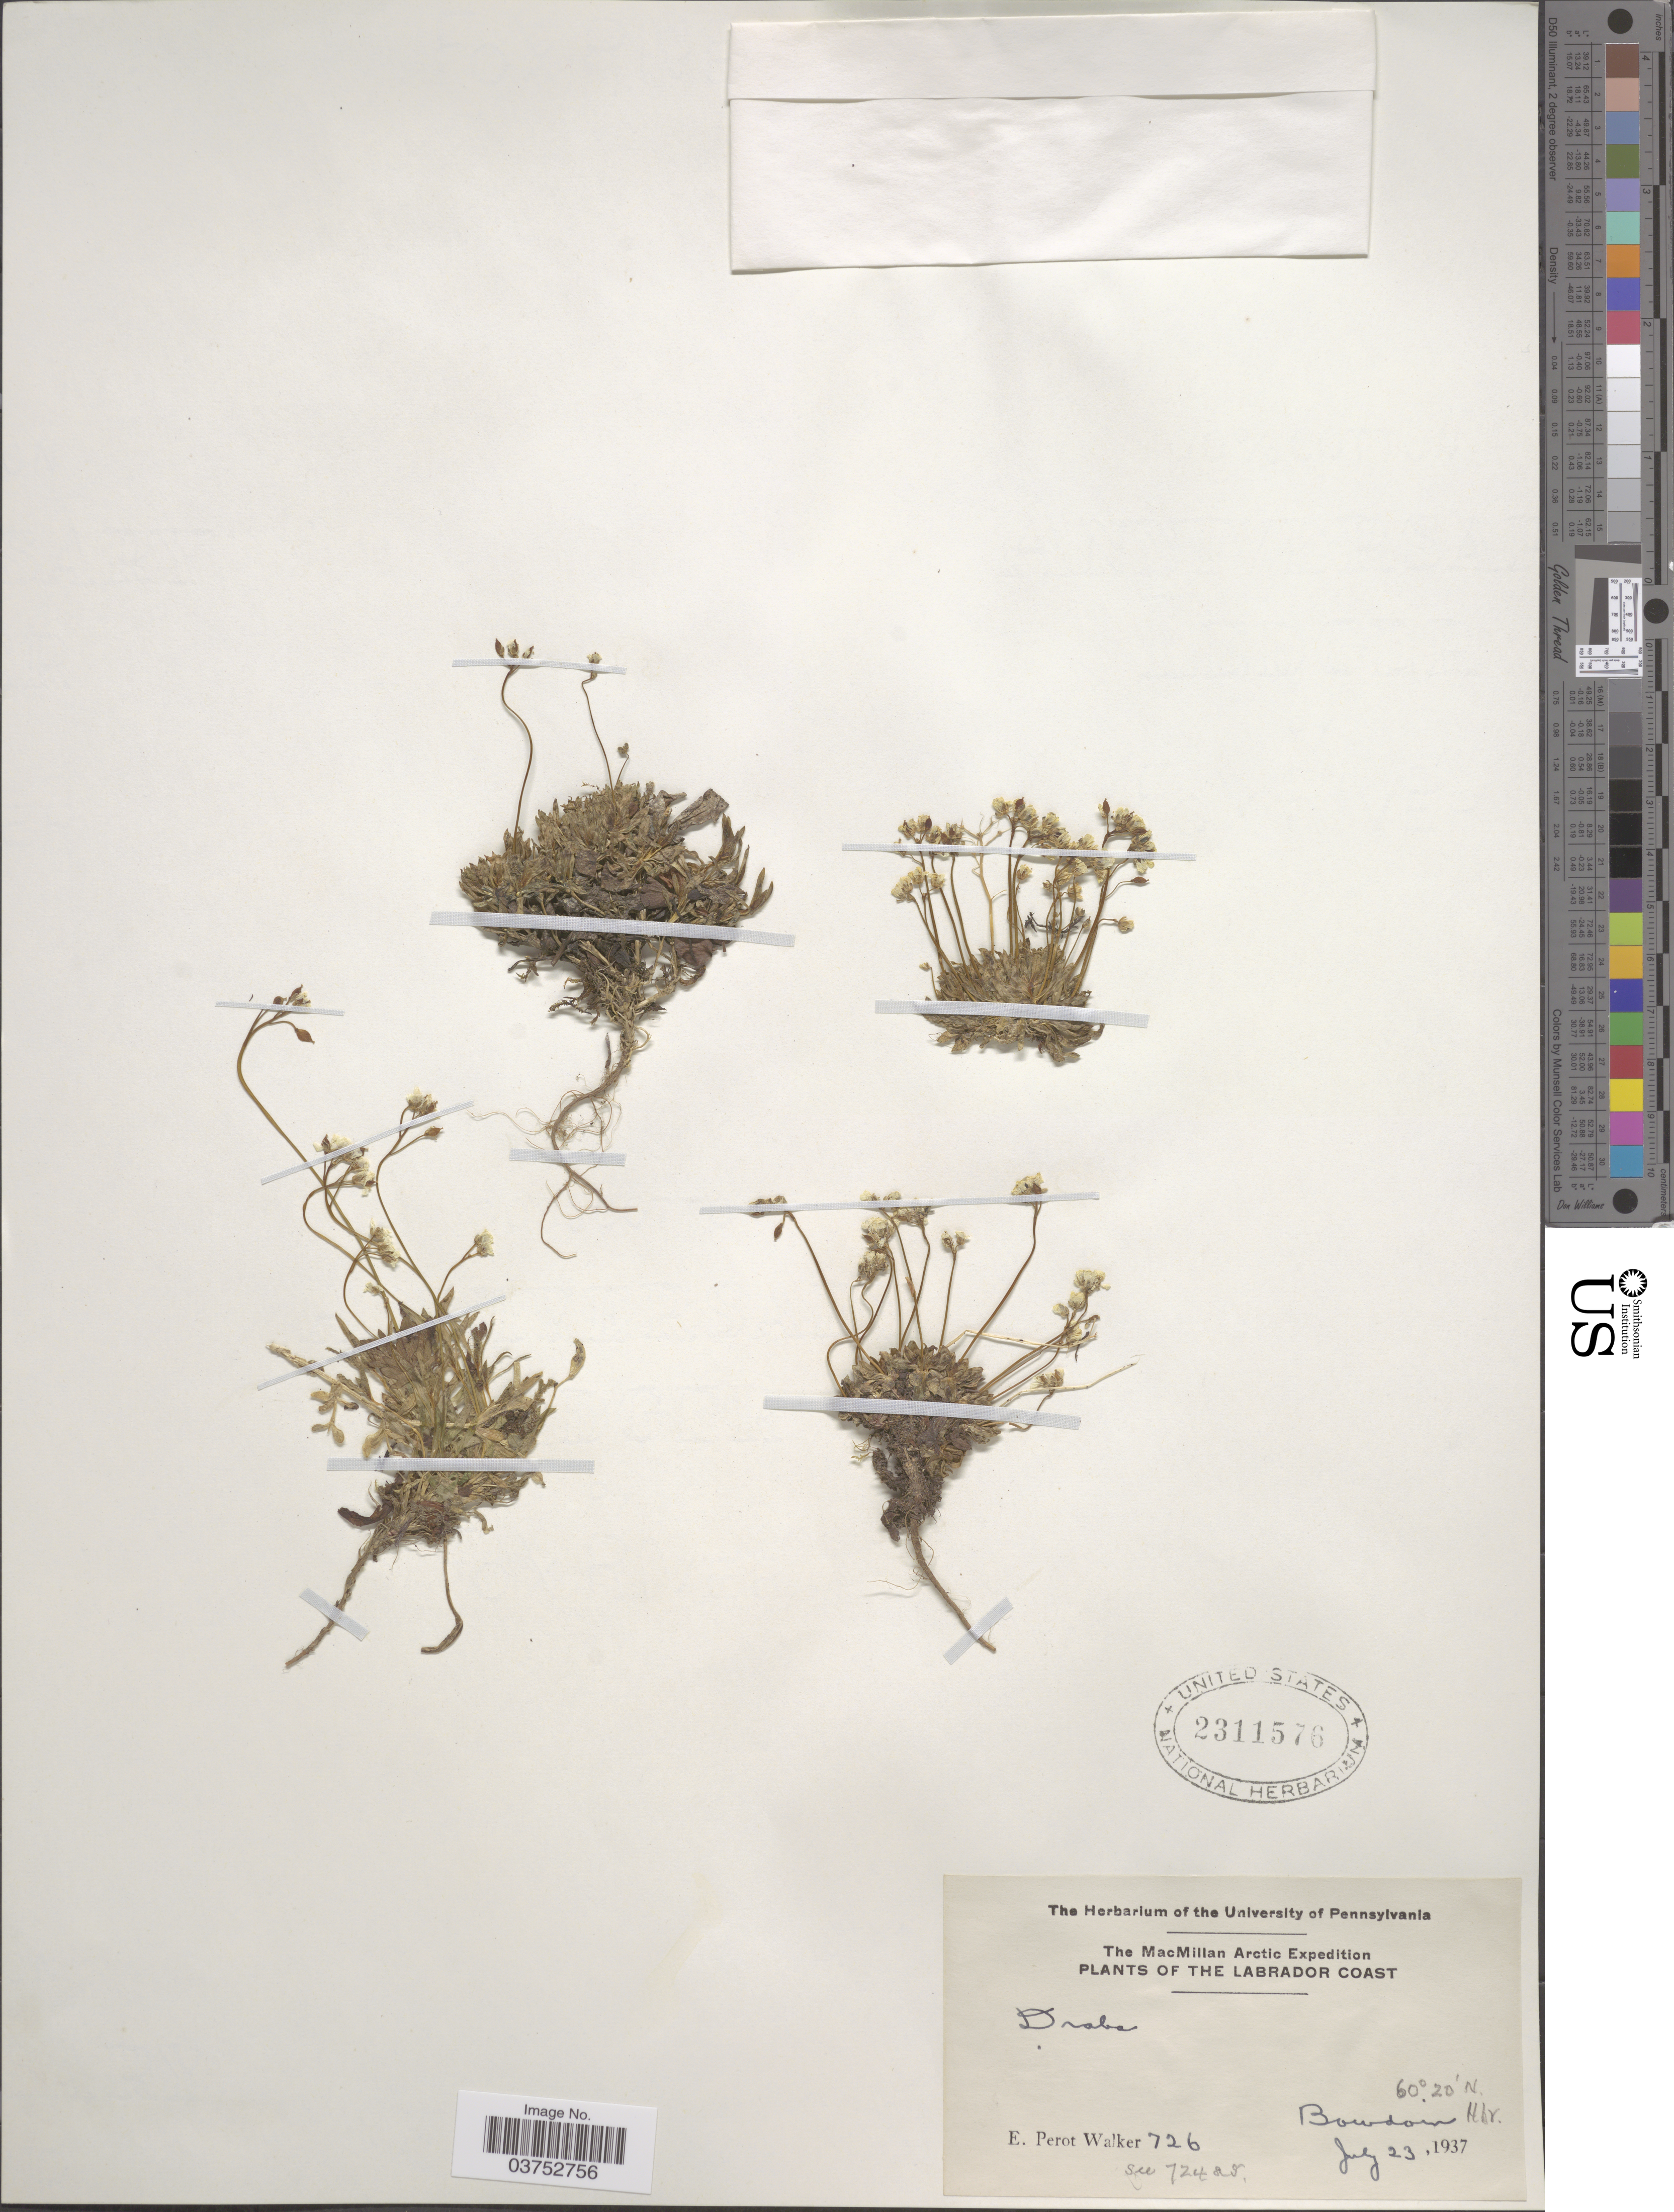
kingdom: Plantae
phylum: Tracheophyta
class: Magnoliopsida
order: Brassicales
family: Brassicaceae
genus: Draba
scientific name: Draba sp.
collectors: E. Walker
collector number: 726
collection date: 1937-07-23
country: Canada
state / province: Newfoundland and Labrador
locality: The Labrador Coast. Bodowin Hbr.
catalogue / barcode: US 2311576